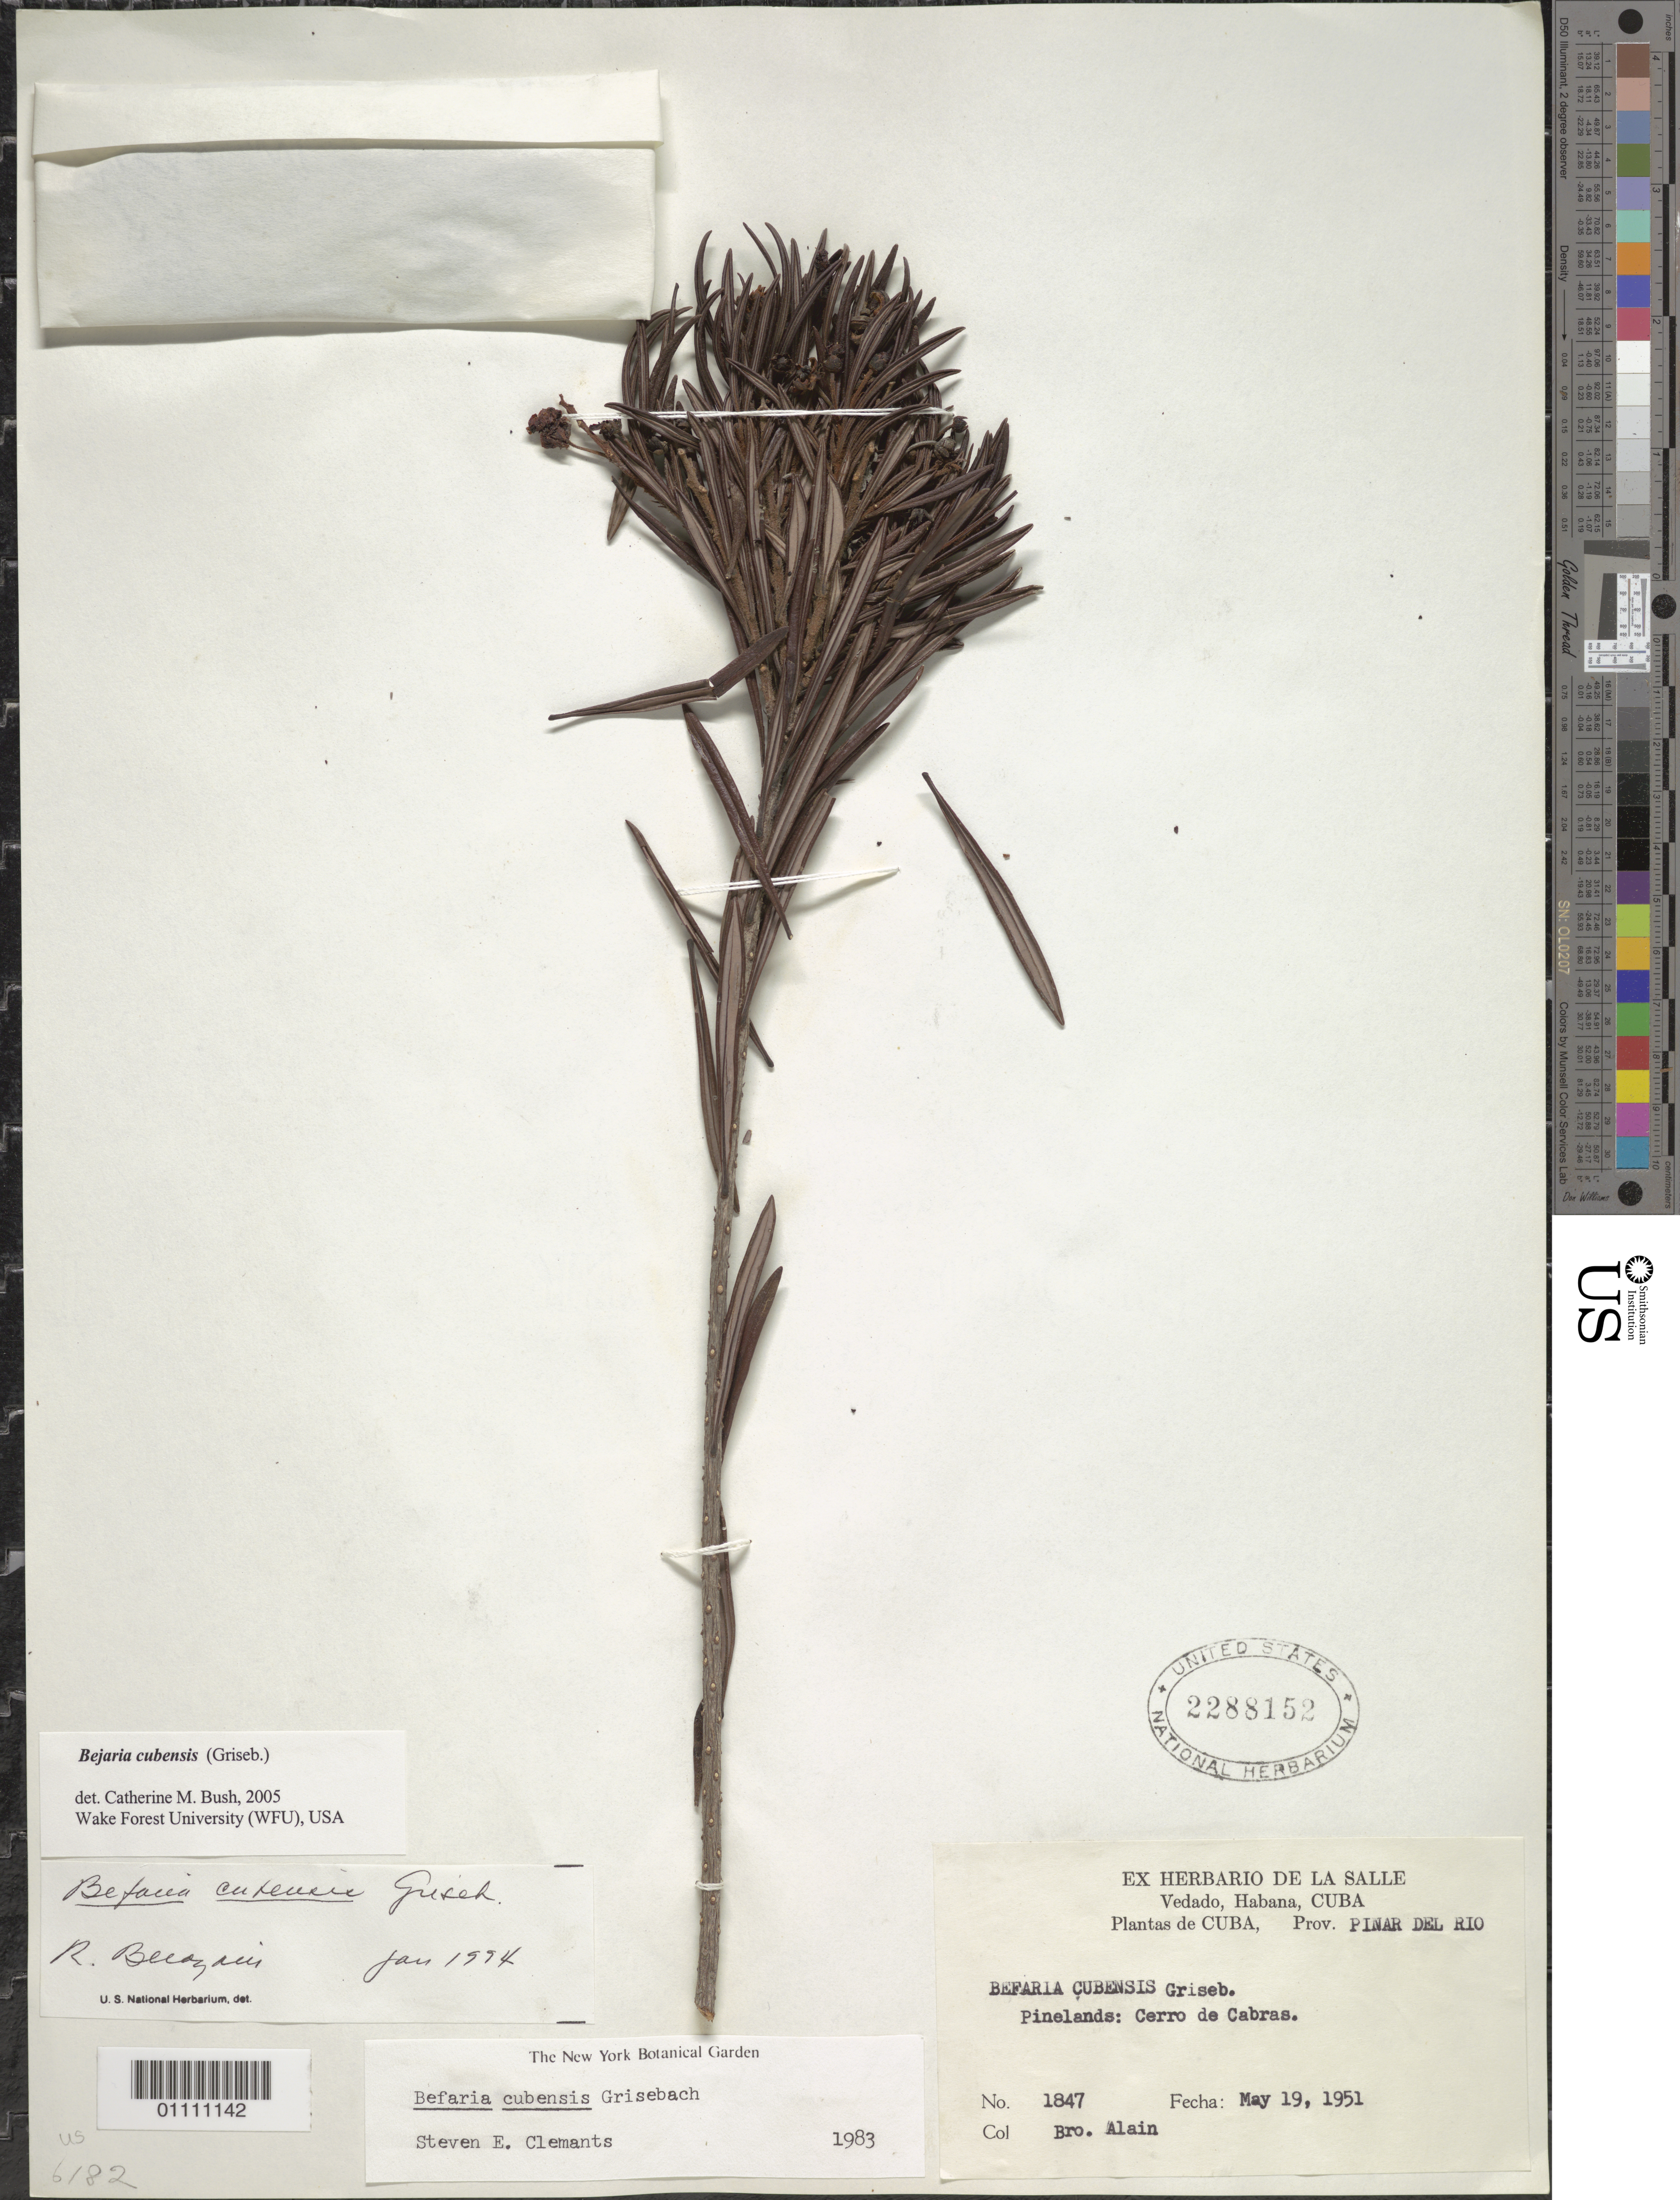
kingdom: Plantae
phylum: Tracheophyta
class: Magnoliopsida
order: Ericales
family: Ericaceae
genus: Bejaria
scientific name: Bejaria cubensis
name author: Griseb.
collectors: A. H. Liogier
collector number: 1847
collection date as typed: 19 May 1951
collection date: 1951-05-19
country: Cuba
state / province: Pinar del Rio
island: Cuba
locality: Pinelands: Cerro de Cabras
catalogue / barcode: US 2288152